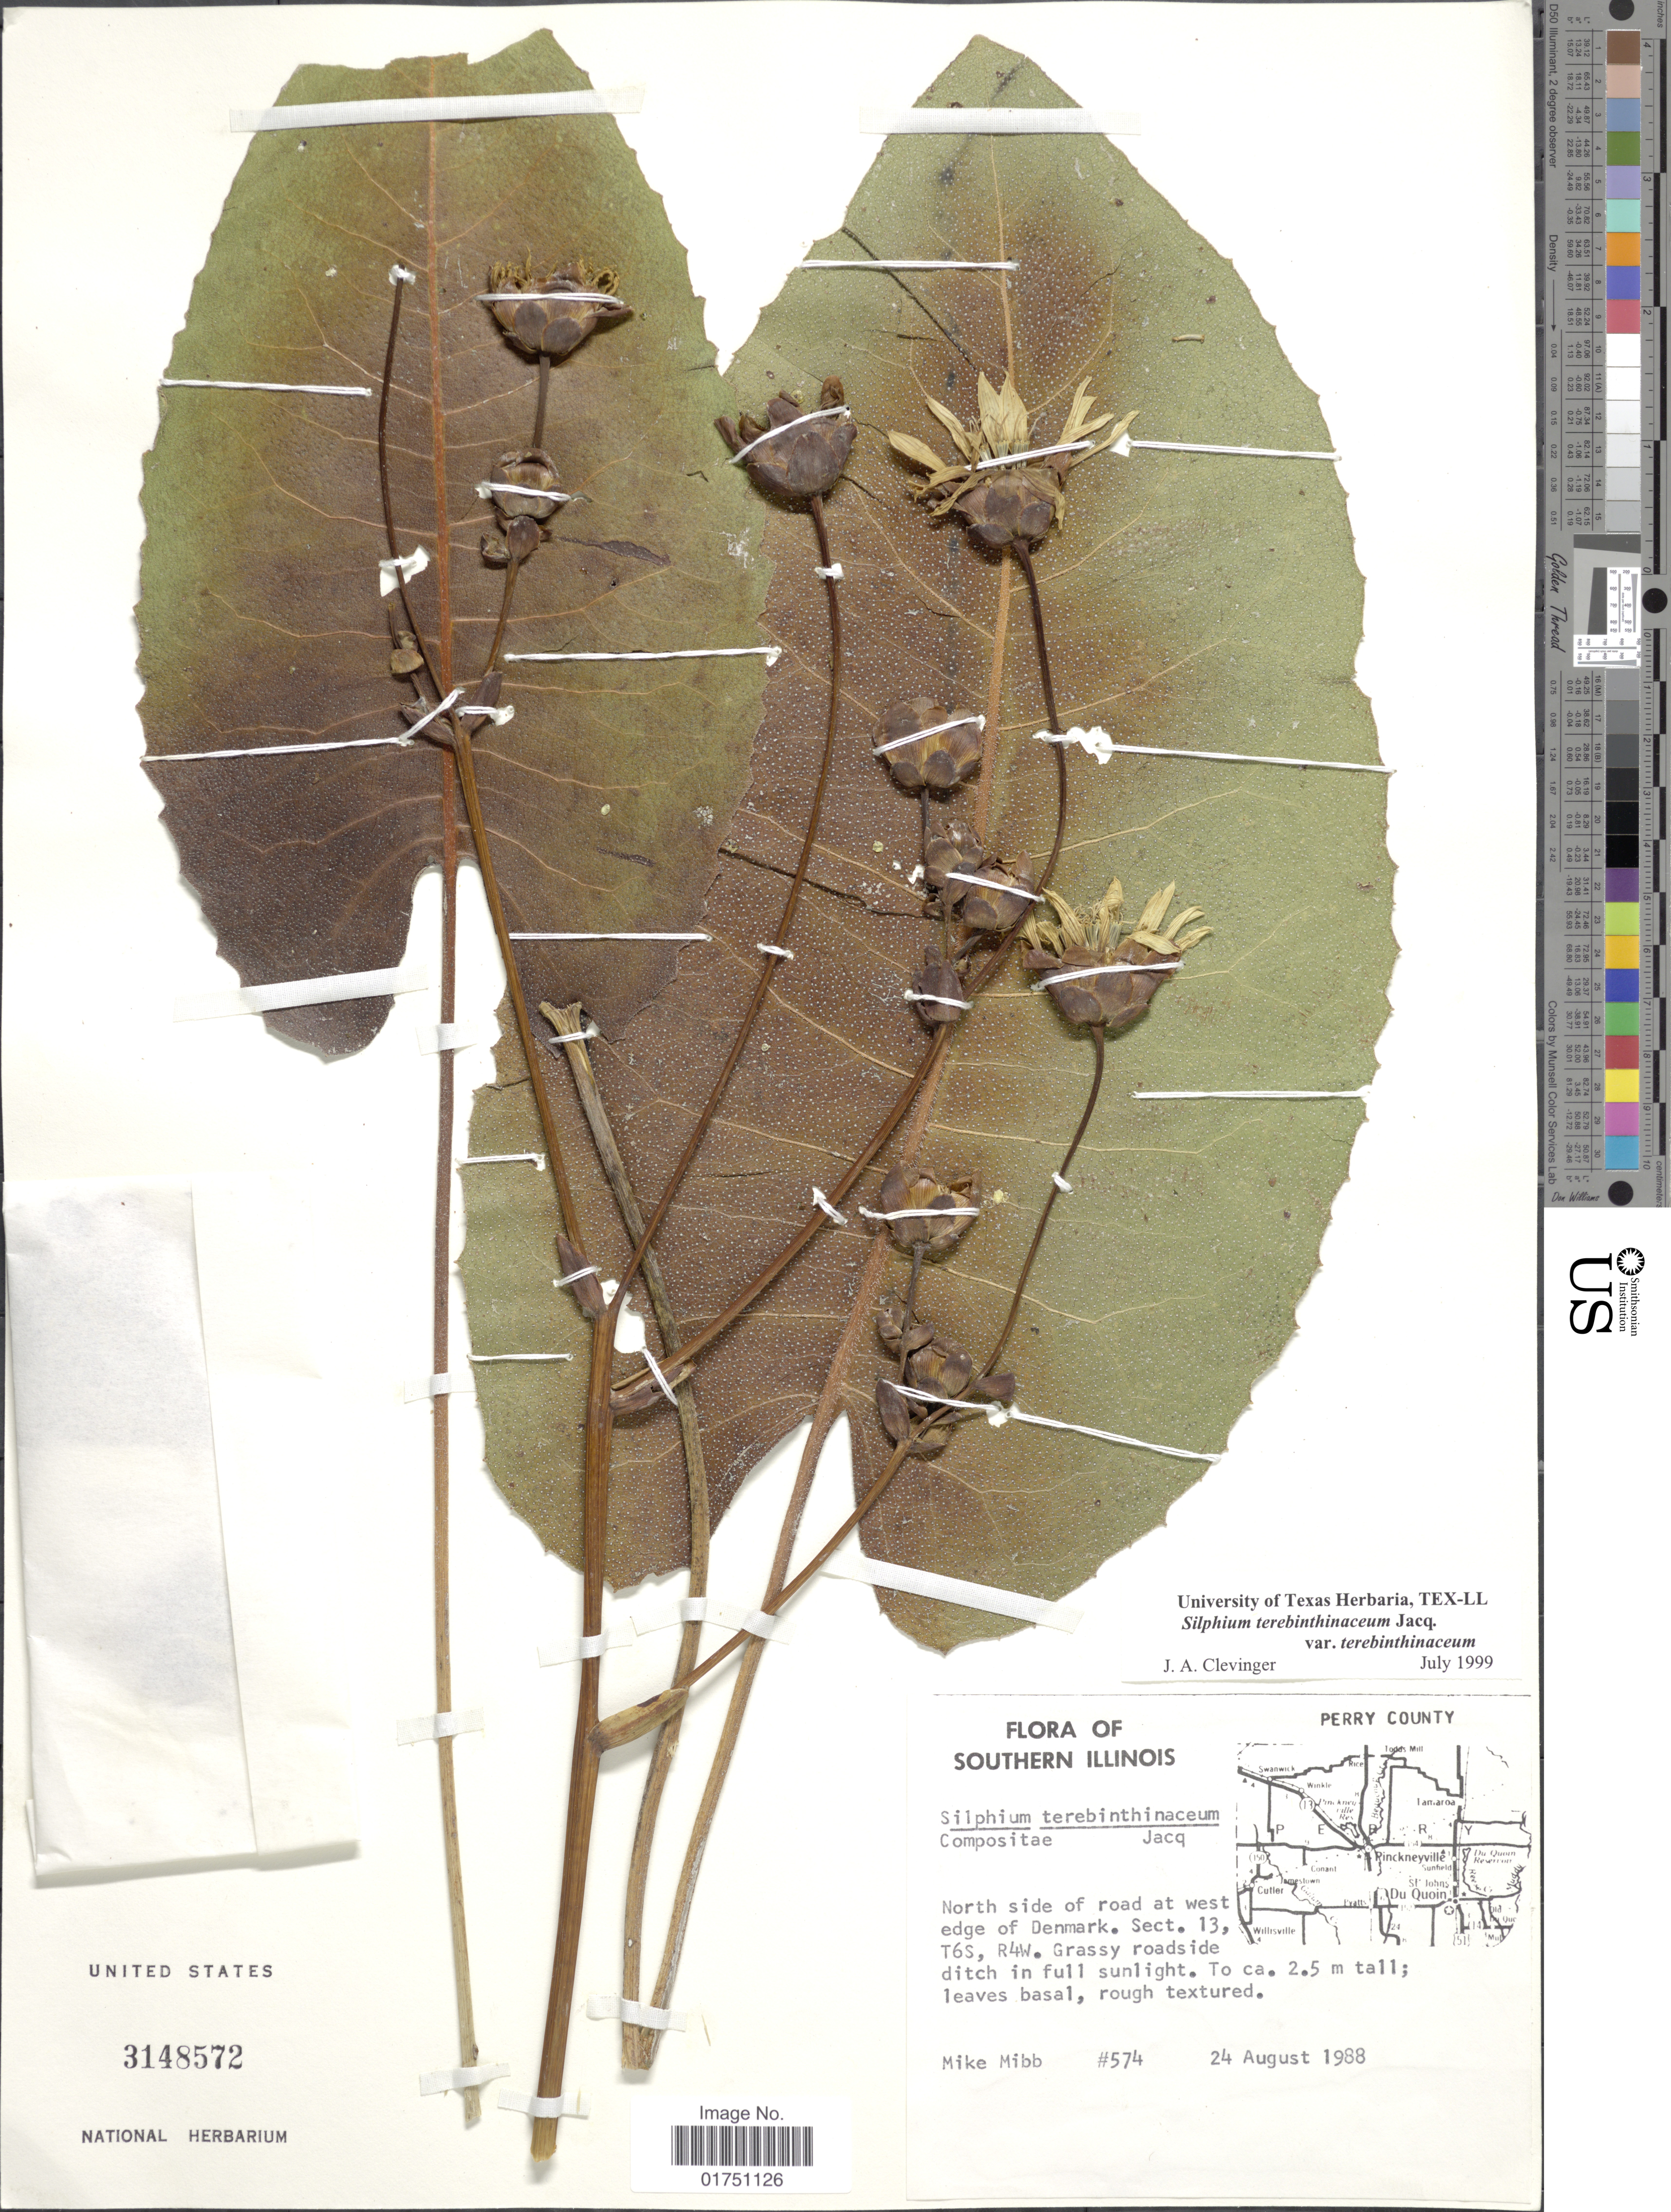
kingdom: Plantae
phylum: Tracheophyta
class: Magnoliopsida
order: Asterales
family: Asteraceae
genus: Silphium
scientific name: Silphium terebinthinaceum var. terebinthinaceum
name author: Jacq.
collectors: M. Mibb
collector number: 574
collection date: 1988-08-24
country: United States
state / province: Illinois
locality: Southern Illinois. Perry County. North side of road at west edge of Denmark. Sect. 13, T6S, R4W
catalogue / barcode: US 3148572